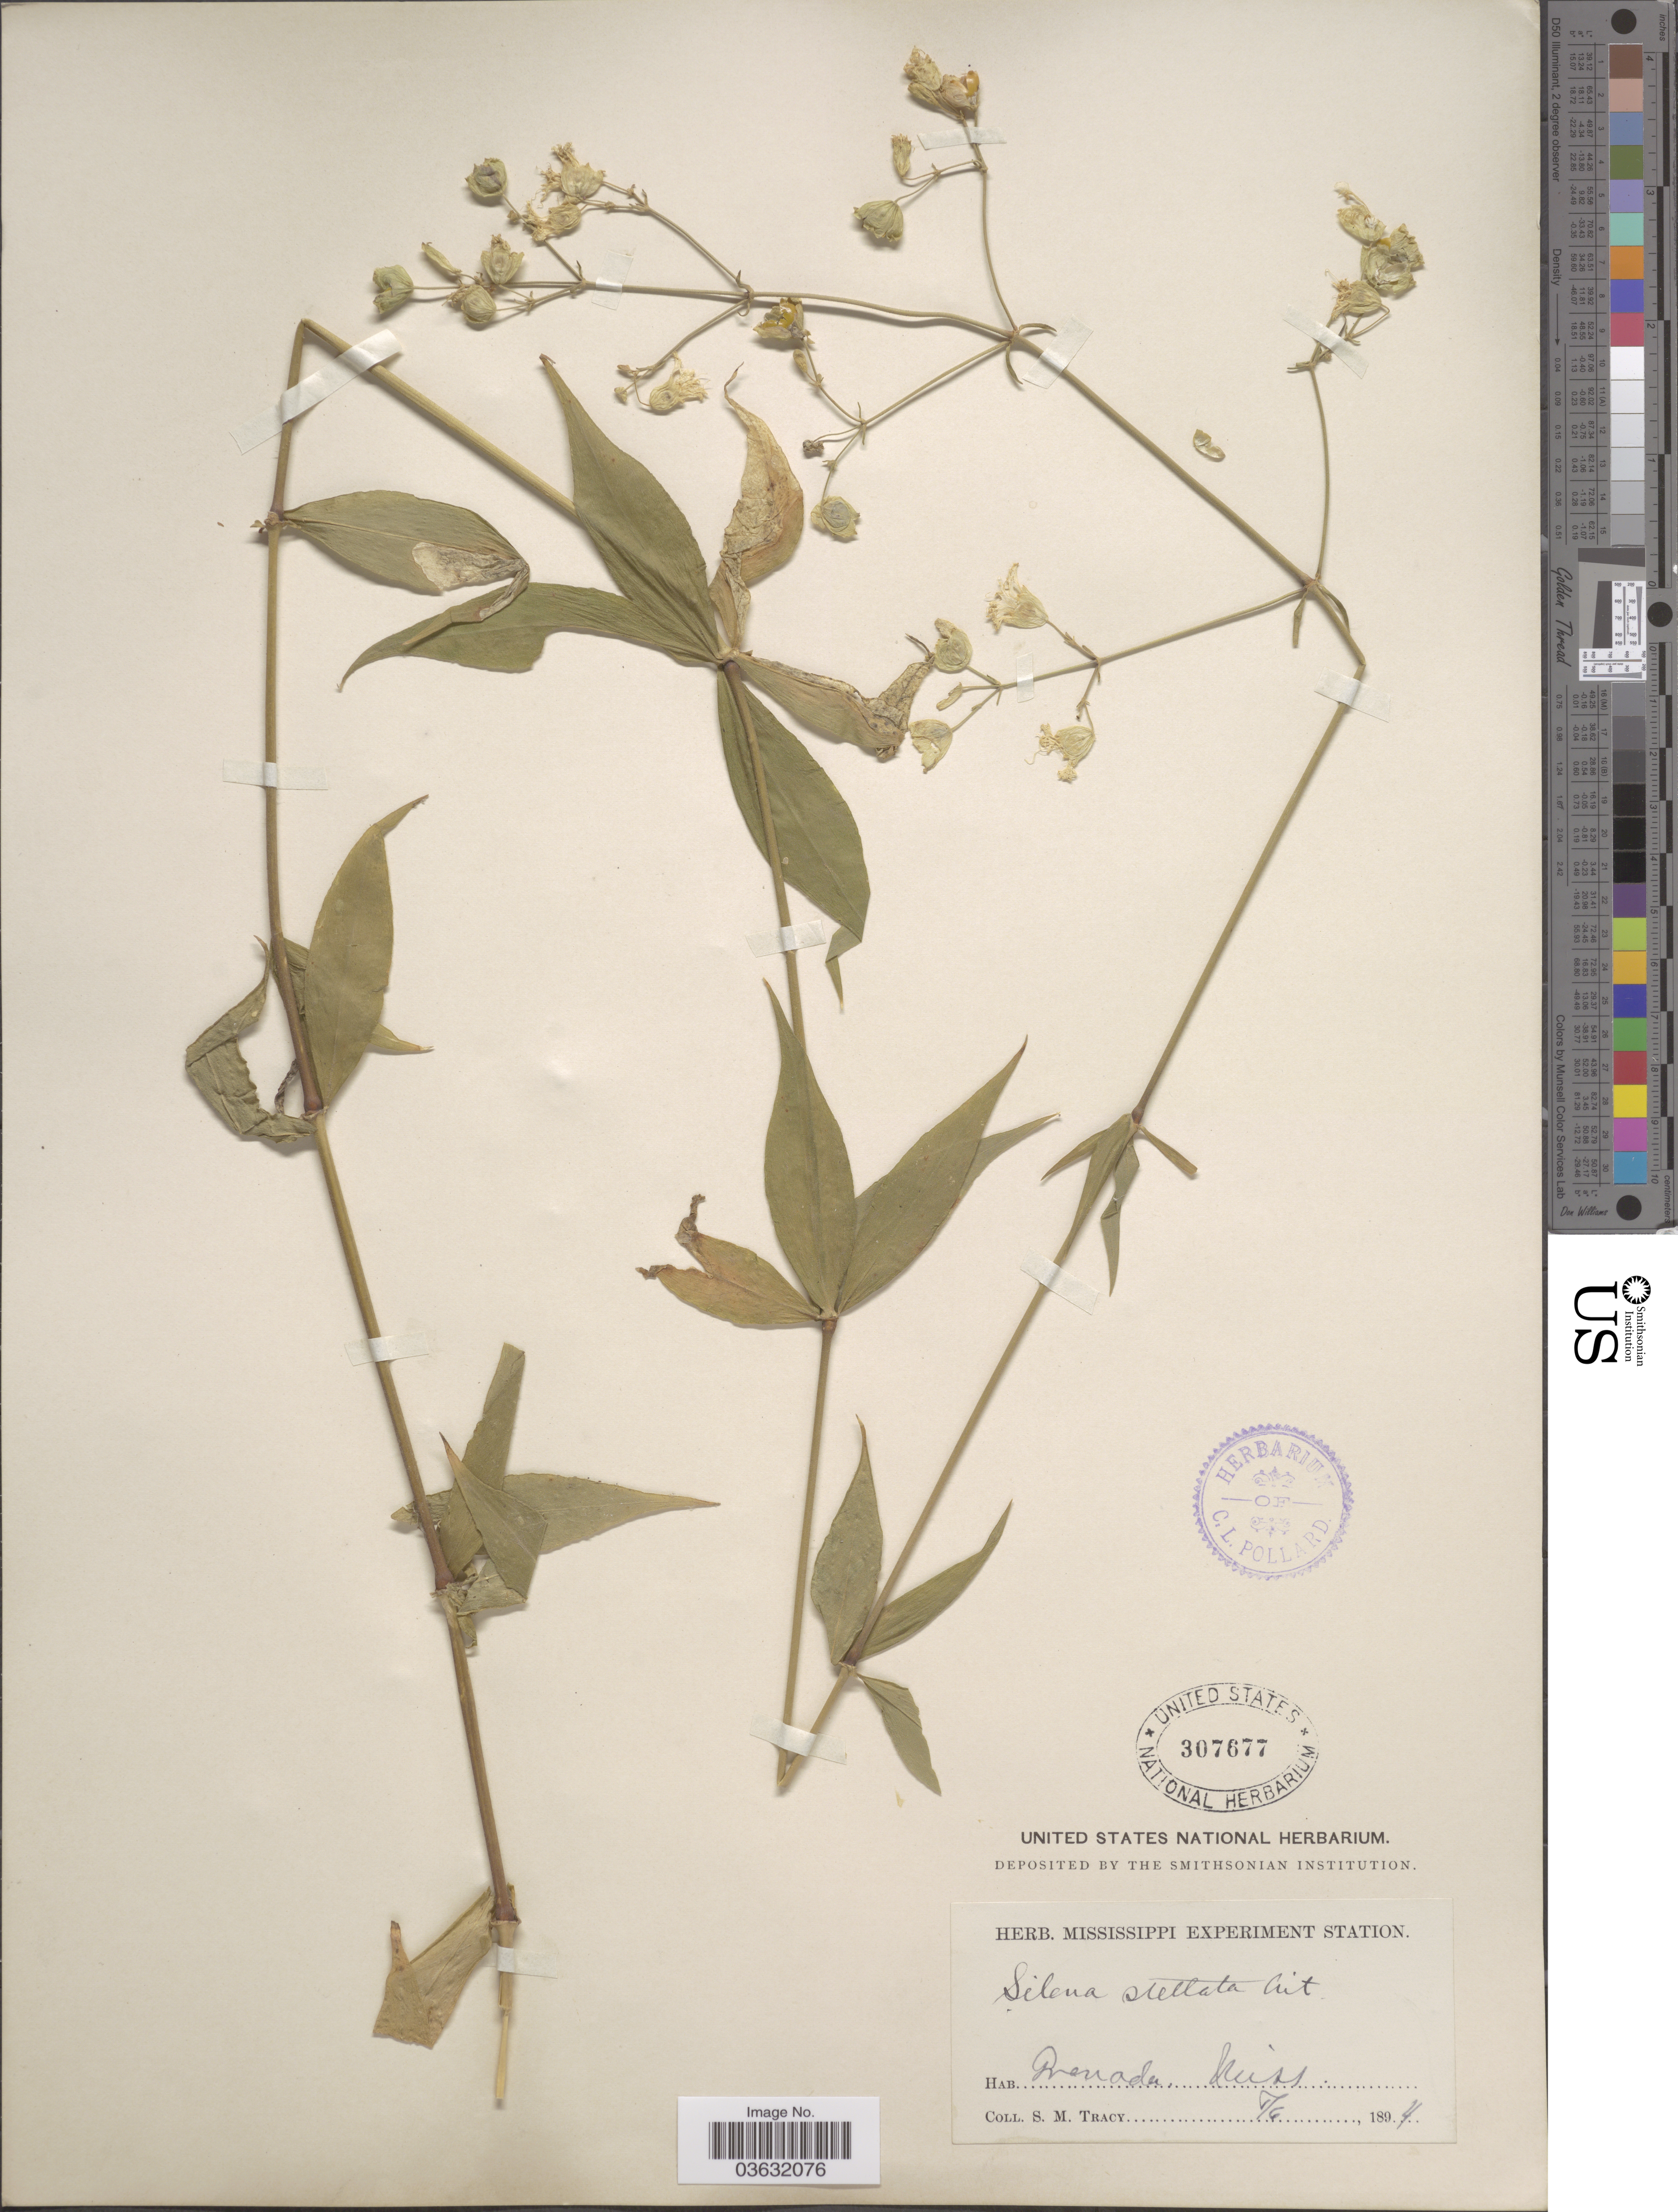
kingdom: Plantae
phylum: Tracheophyta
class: Magnoliopsida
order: Caryophyllales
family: Caryophyllaceae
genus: Silene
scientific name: Silene stellata var. stellata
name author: (L.) Coyte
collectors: S. M. Tracy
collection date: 1894-06-05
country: United States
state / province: Mississippi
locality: Grenada.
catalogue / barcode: US 307677